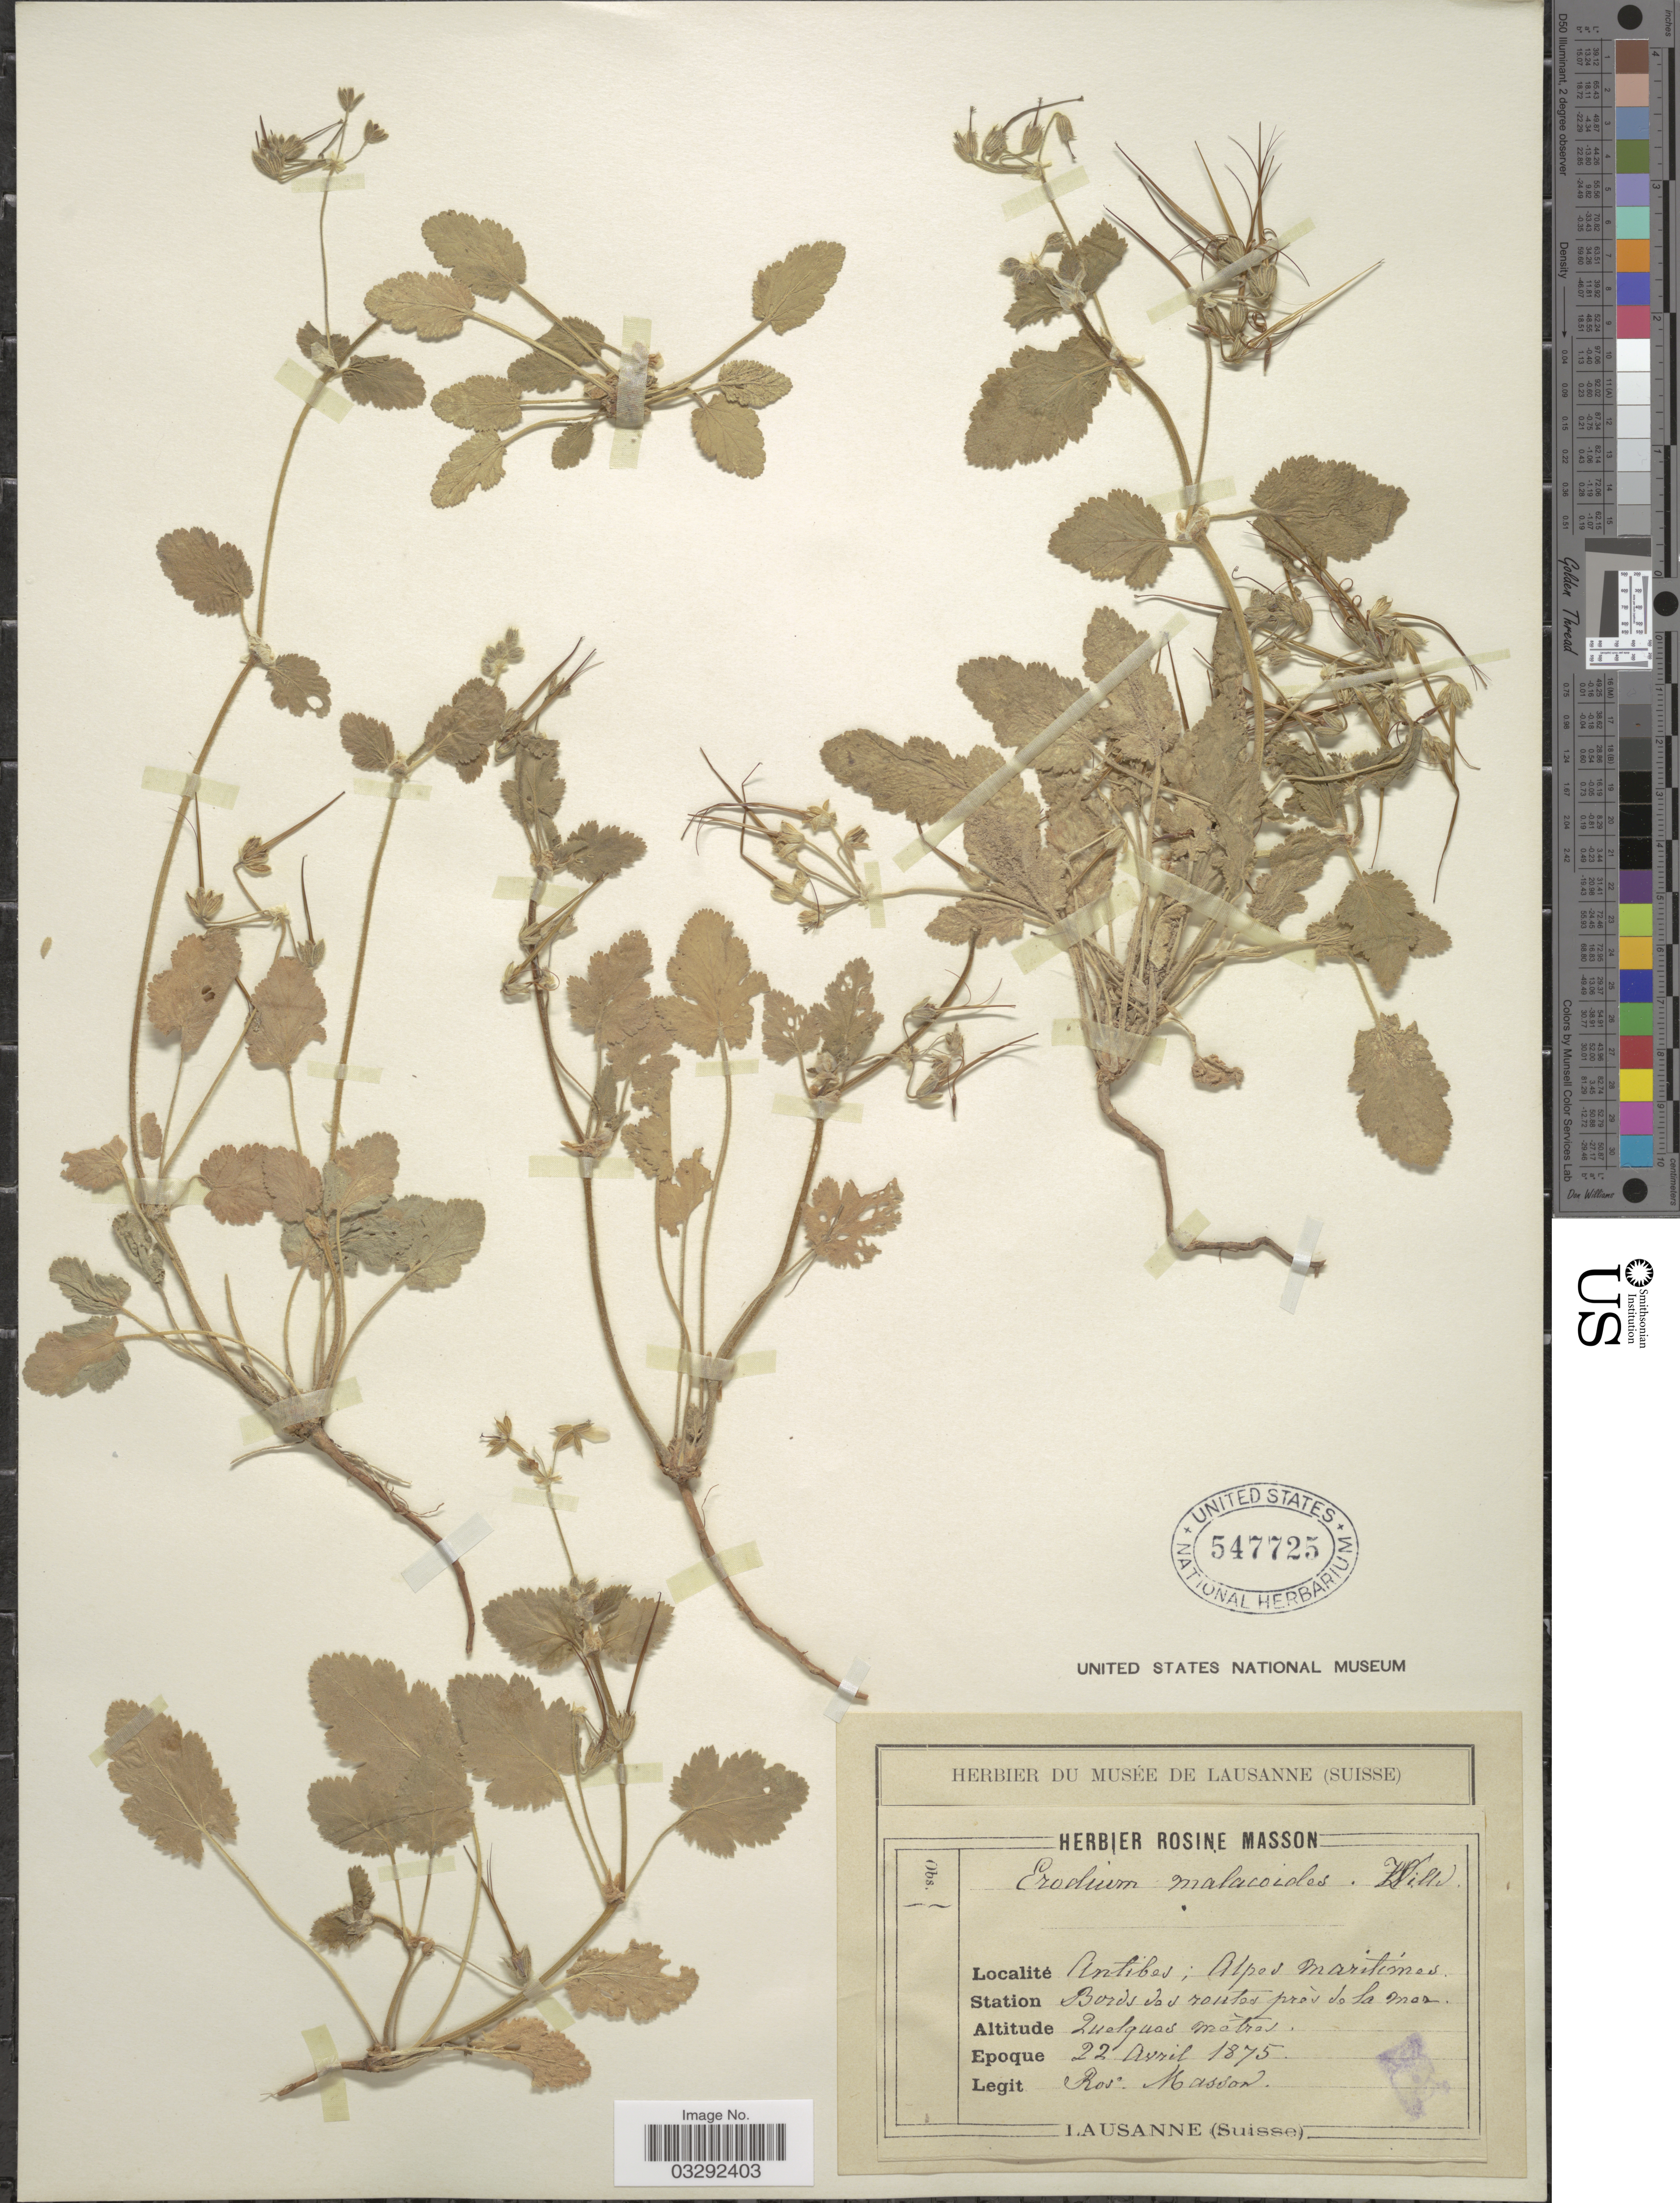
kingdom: Plantae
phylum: Tracheophyta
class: Magnoliopsida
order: Geraniales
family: Geraniaceae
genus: Erodium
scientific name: Erodium malacoides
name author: (L.) L'Hér.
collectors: R. Masson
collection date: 1875-04-22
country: France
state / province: Provence-Alpes-Côte d'Azur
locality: Antibes, Alpes maritimes. Bords des routes près de la mar.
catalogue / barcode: US 547725